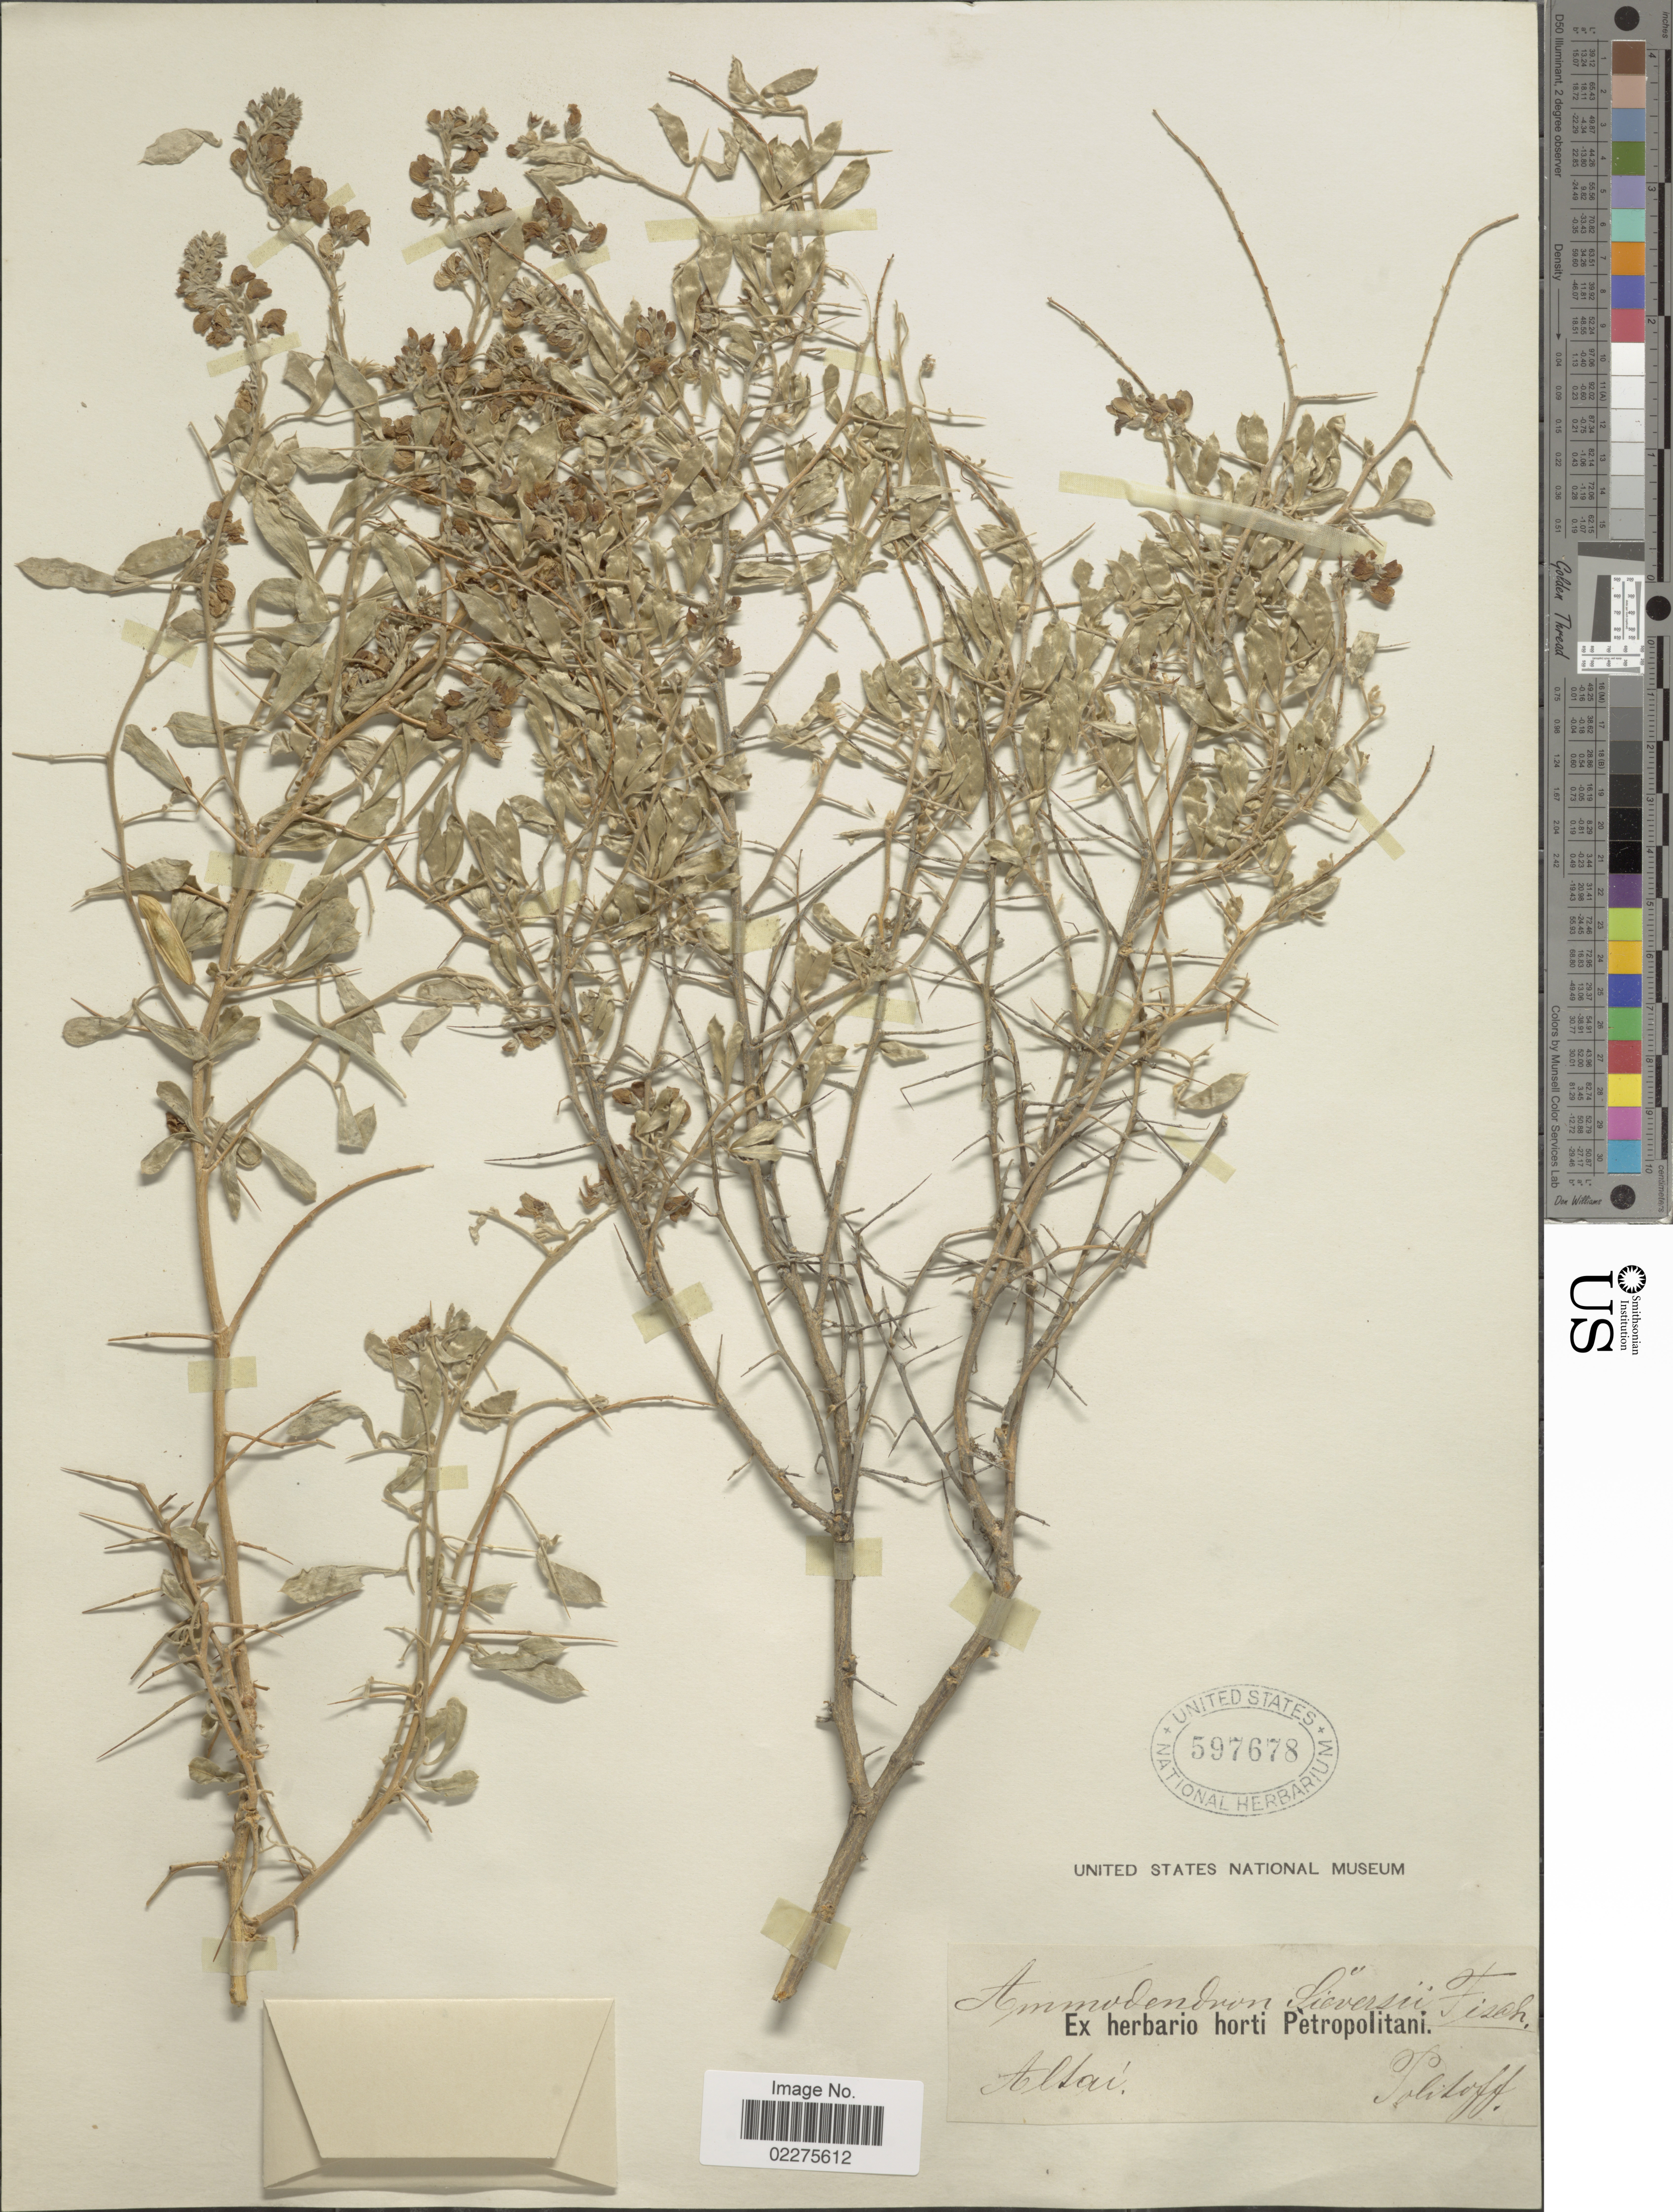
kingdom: Plantae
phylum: Tracheophyta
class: Magnoliopsida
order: Fabales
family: Fabaceae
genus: Ammodendron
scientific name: Ammodendron sieversii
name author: DC.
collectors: Politoff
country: Russian Federation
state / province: Altai Republic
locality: Altai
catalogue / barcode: US 597678